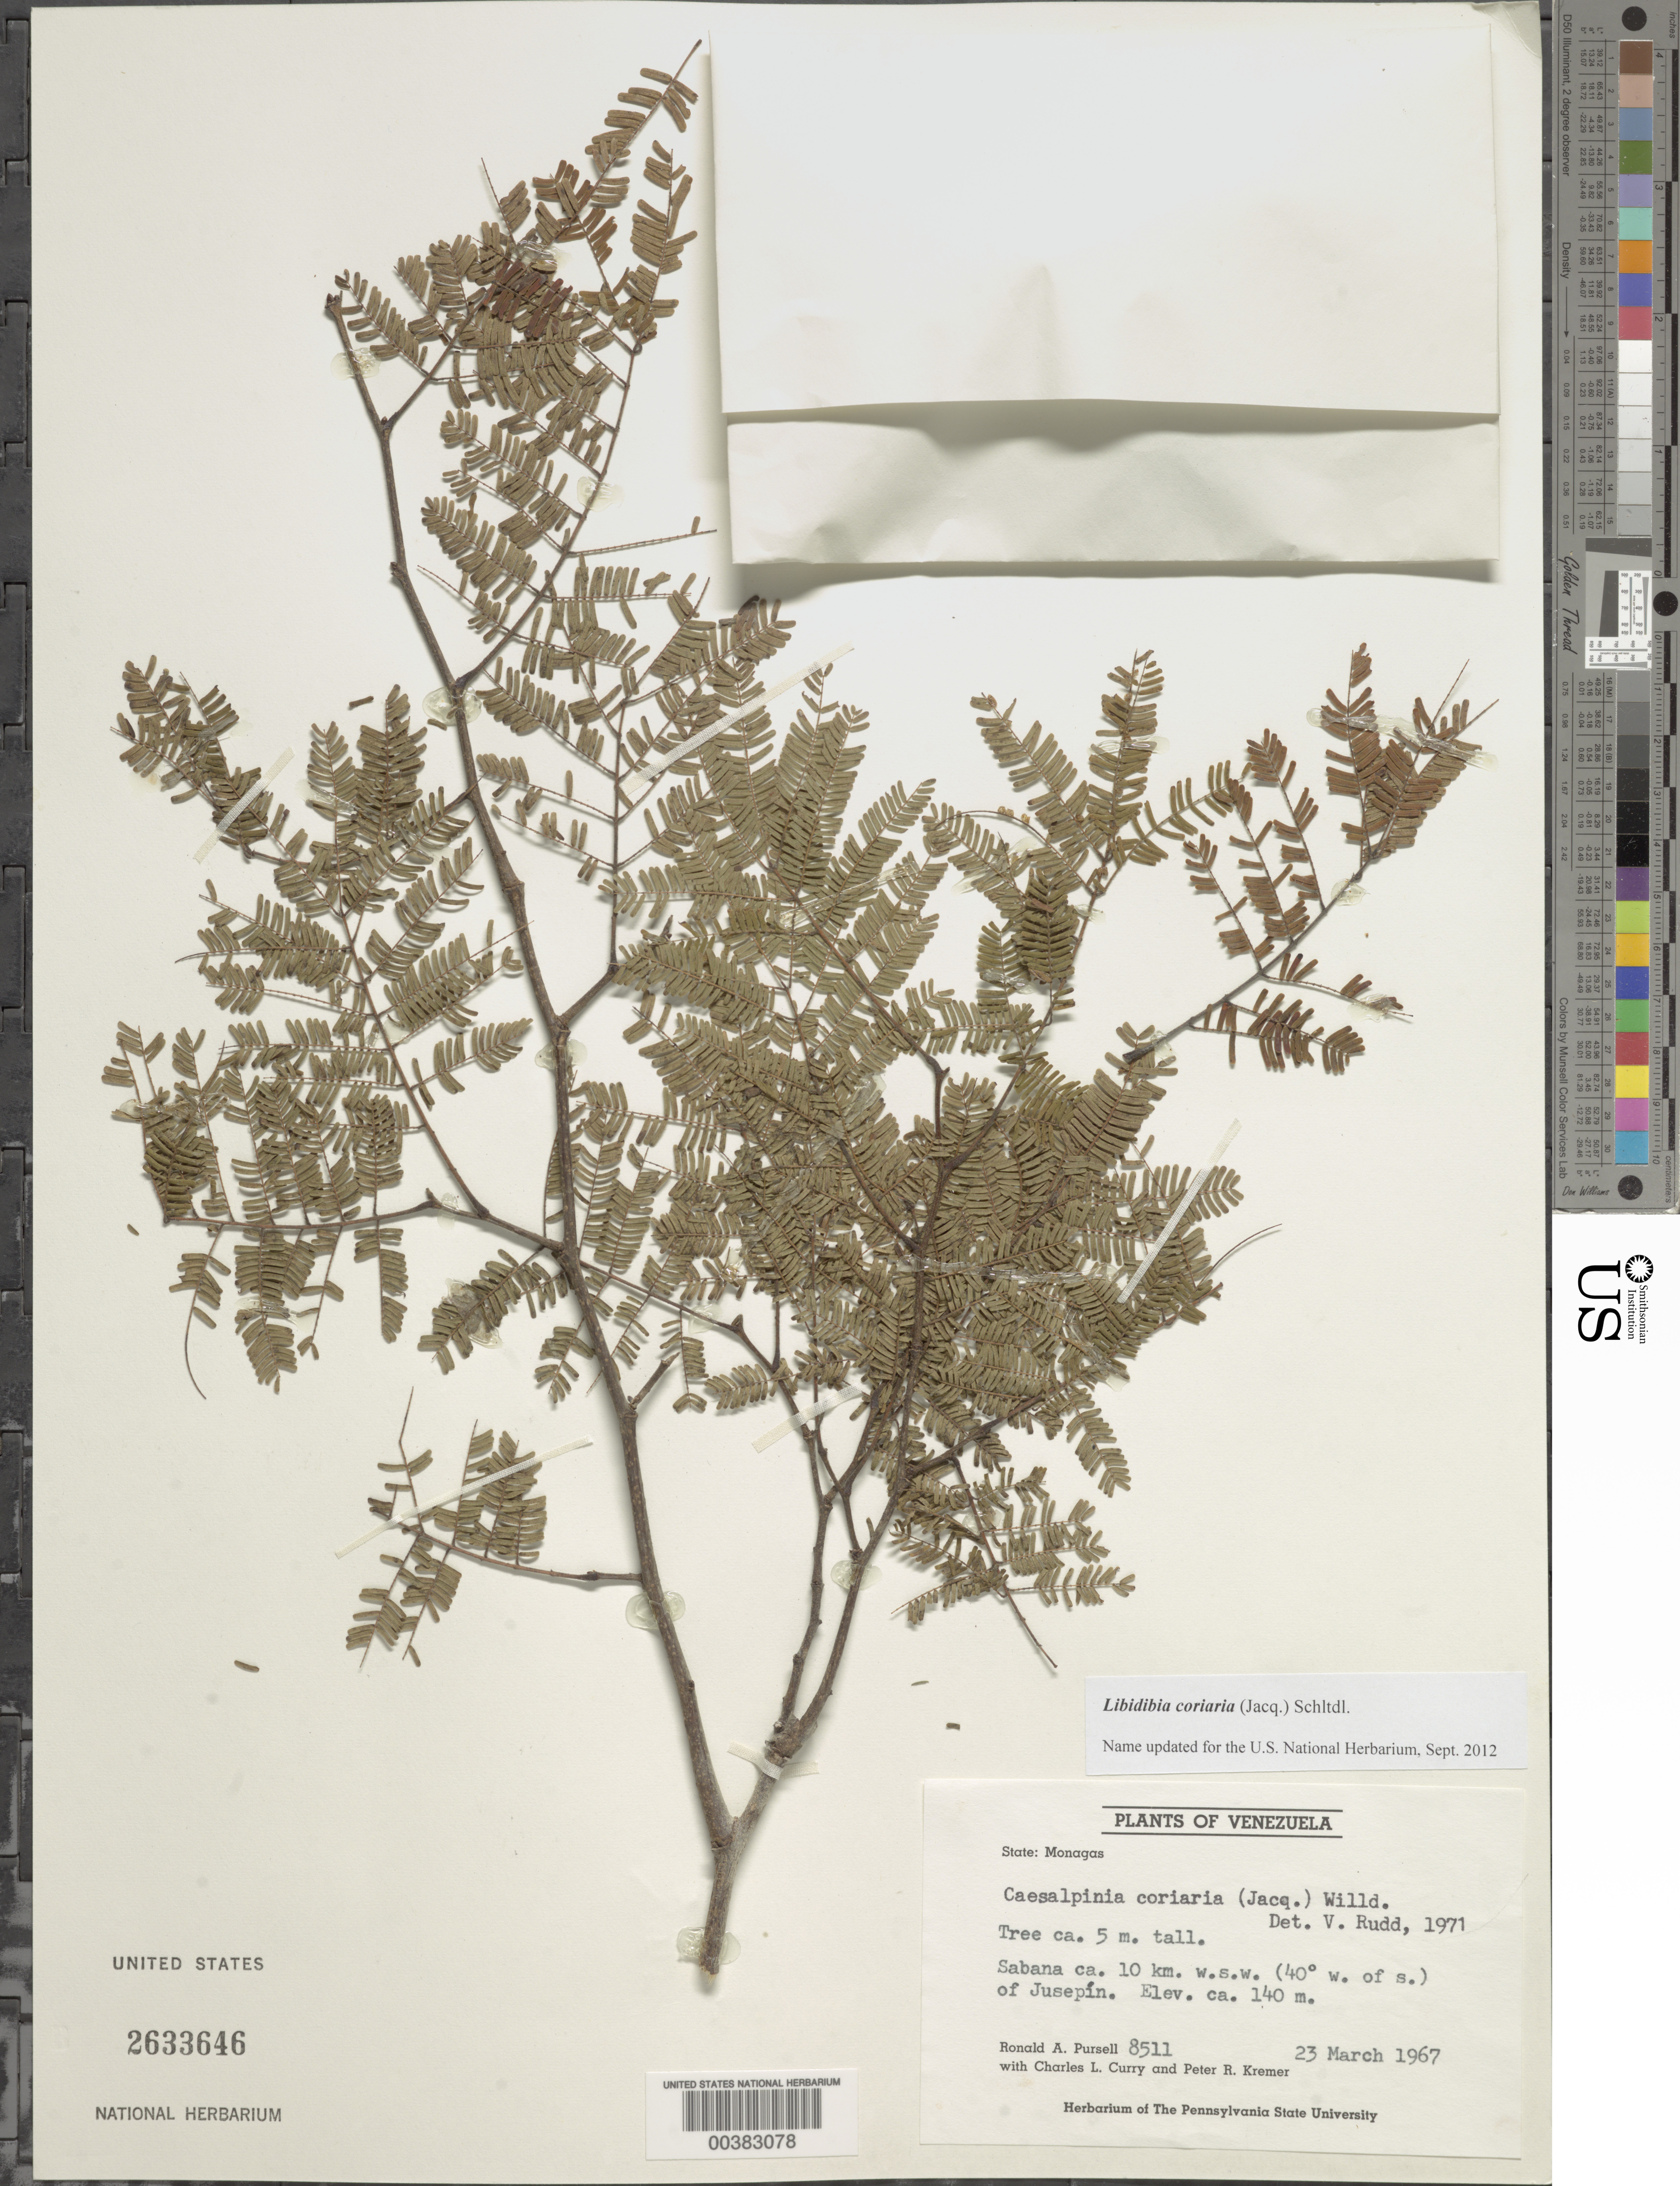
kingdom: Plantae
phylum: Tracheophyta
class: Magnoliopsida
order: Fabales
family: Fabaceae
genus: Libidibia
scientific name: Libidibia coriaria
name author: (Jacq.) Schltdl.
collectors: R. A. Pursell, C. L. Curry & P. R. Kremer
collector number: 8511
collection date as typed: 23 Mar 1967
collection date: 1967-03-23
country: Venezuela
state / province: Monagas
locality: Sabana ca 10 km wsw of jusepin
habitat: Sabana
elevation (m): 140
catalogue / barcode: US 2633646